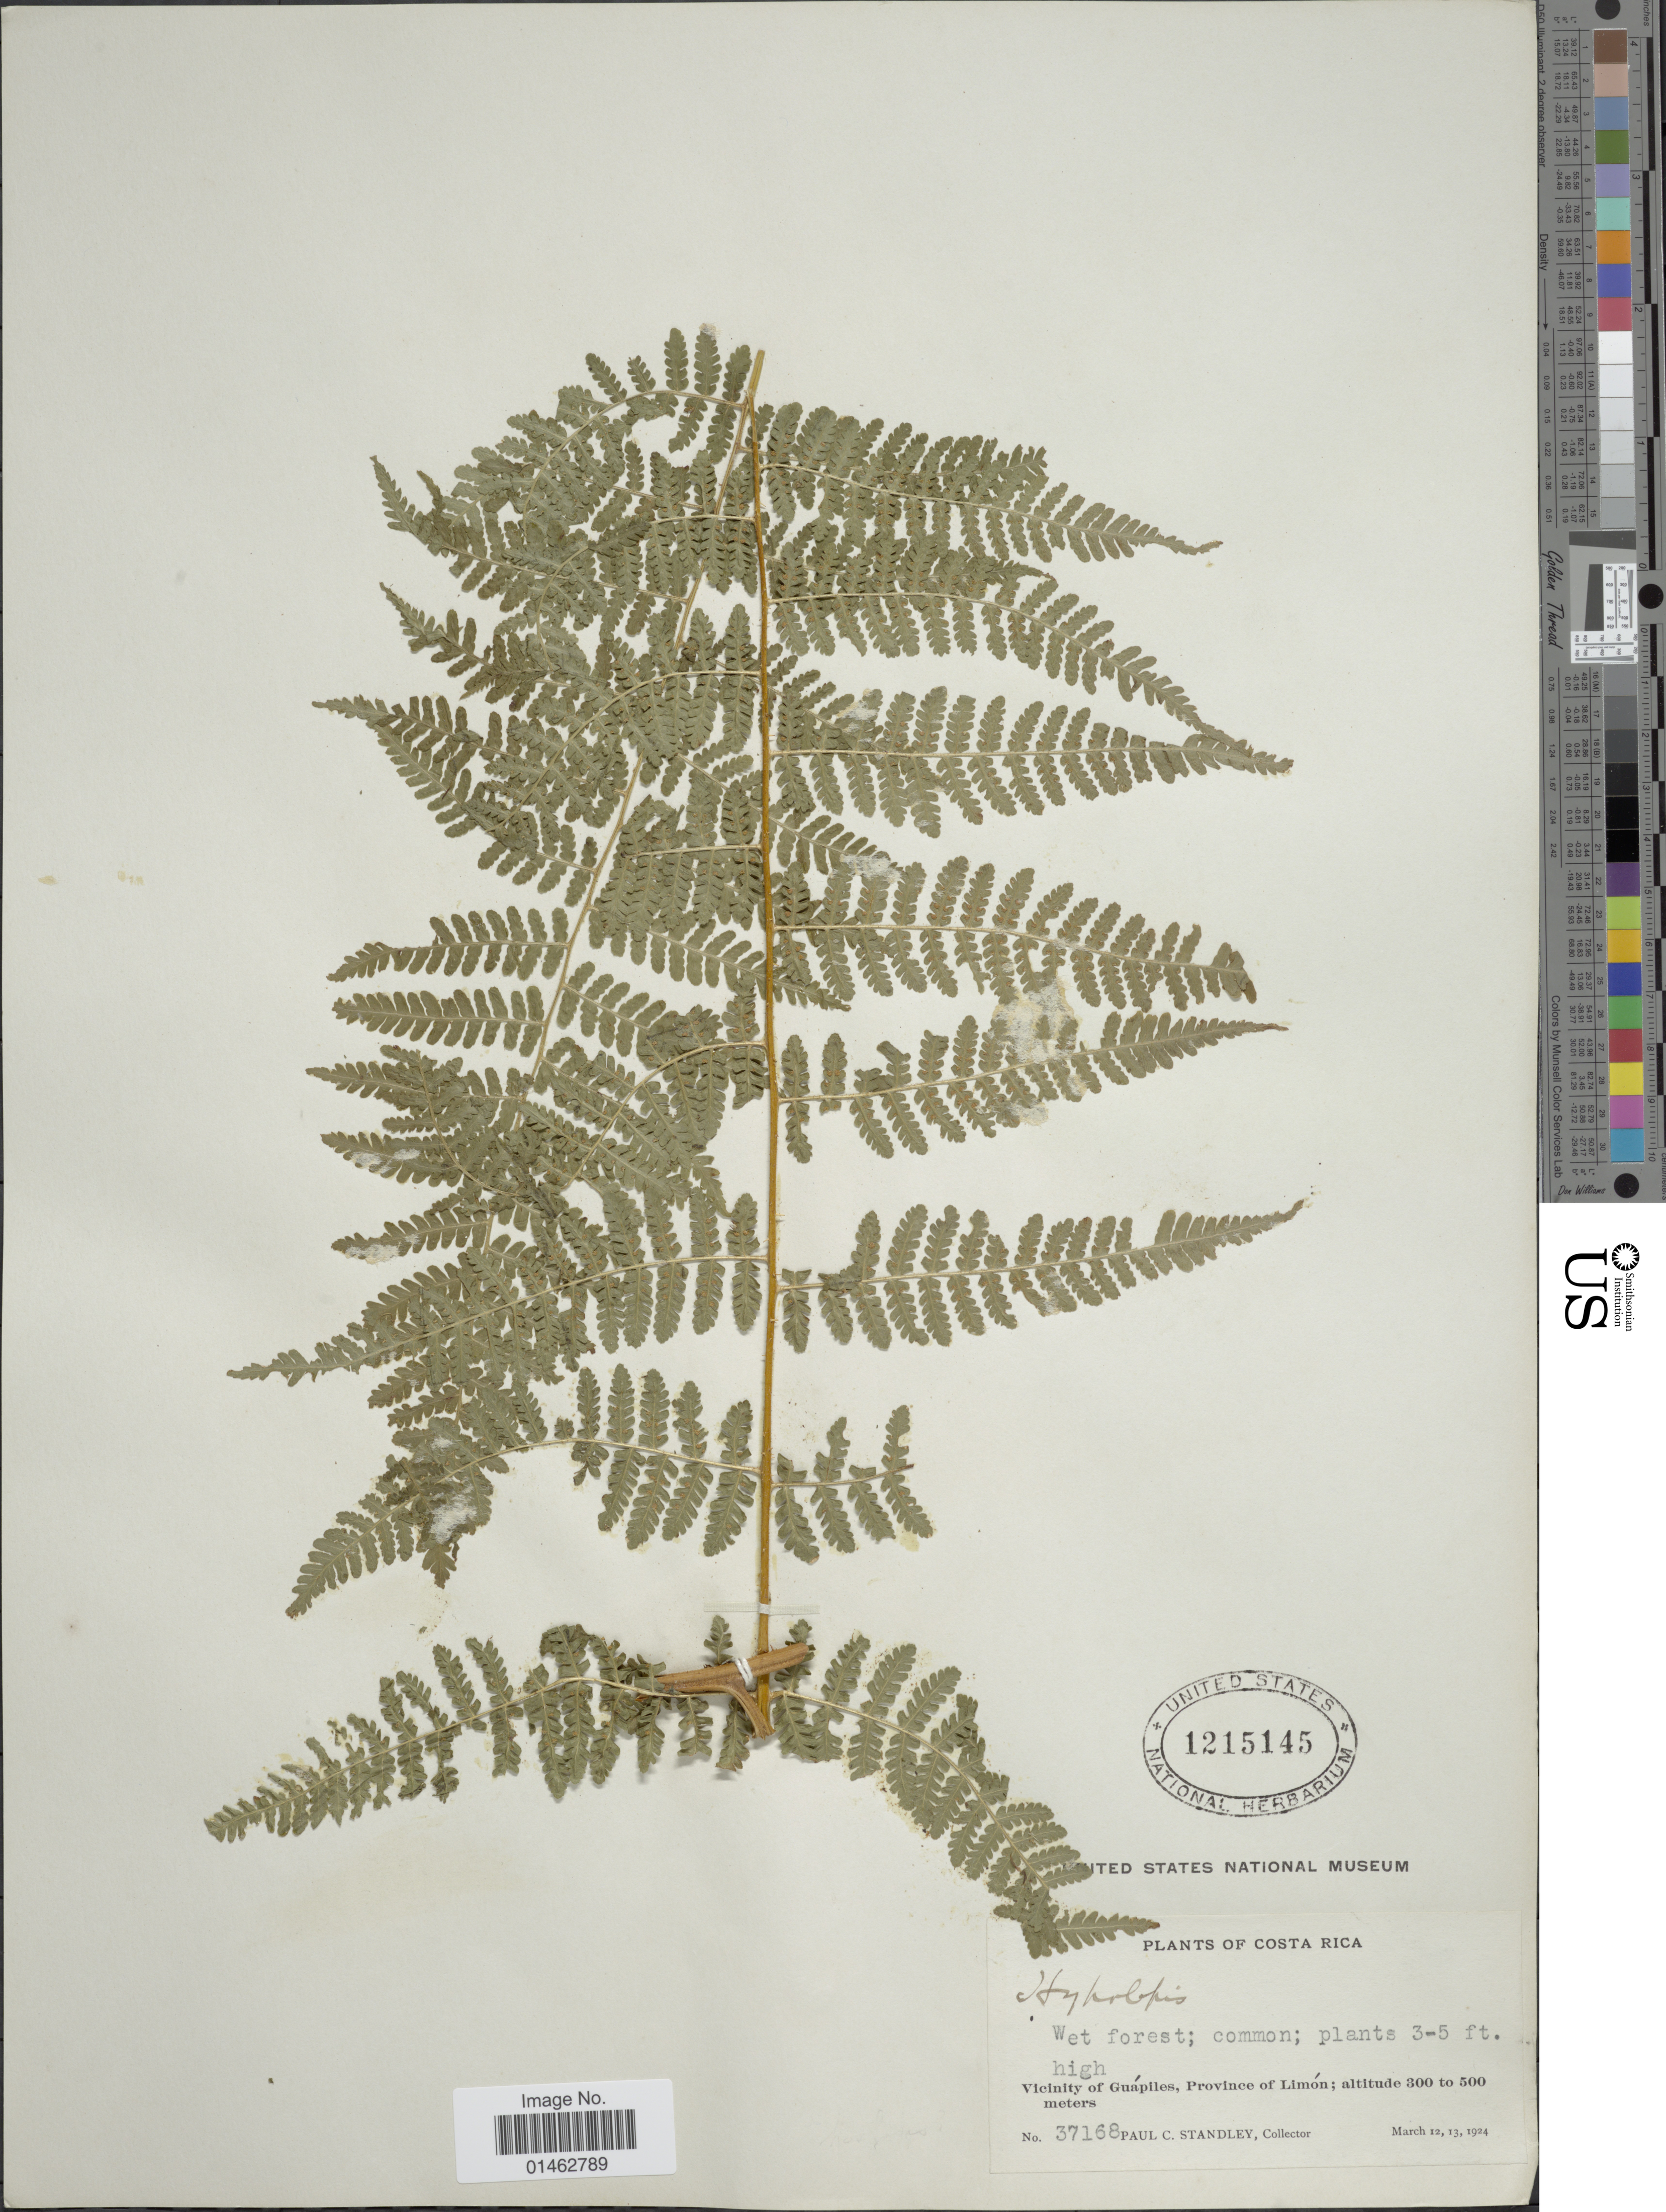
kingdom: Plantae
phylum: Tracheophyta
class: Polypodiopsida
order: Polypodiales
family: Dennstaedtiaceae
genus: Hypolepis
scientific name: Hypolepis repens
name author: (L.) C. Presl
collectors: P. C. Standley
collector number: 37168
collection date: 1924-03-12/1924-03-13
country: Costa Rica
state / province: Limón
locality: Vicinity of Guápiles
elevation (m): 300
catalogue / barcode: US 1215145